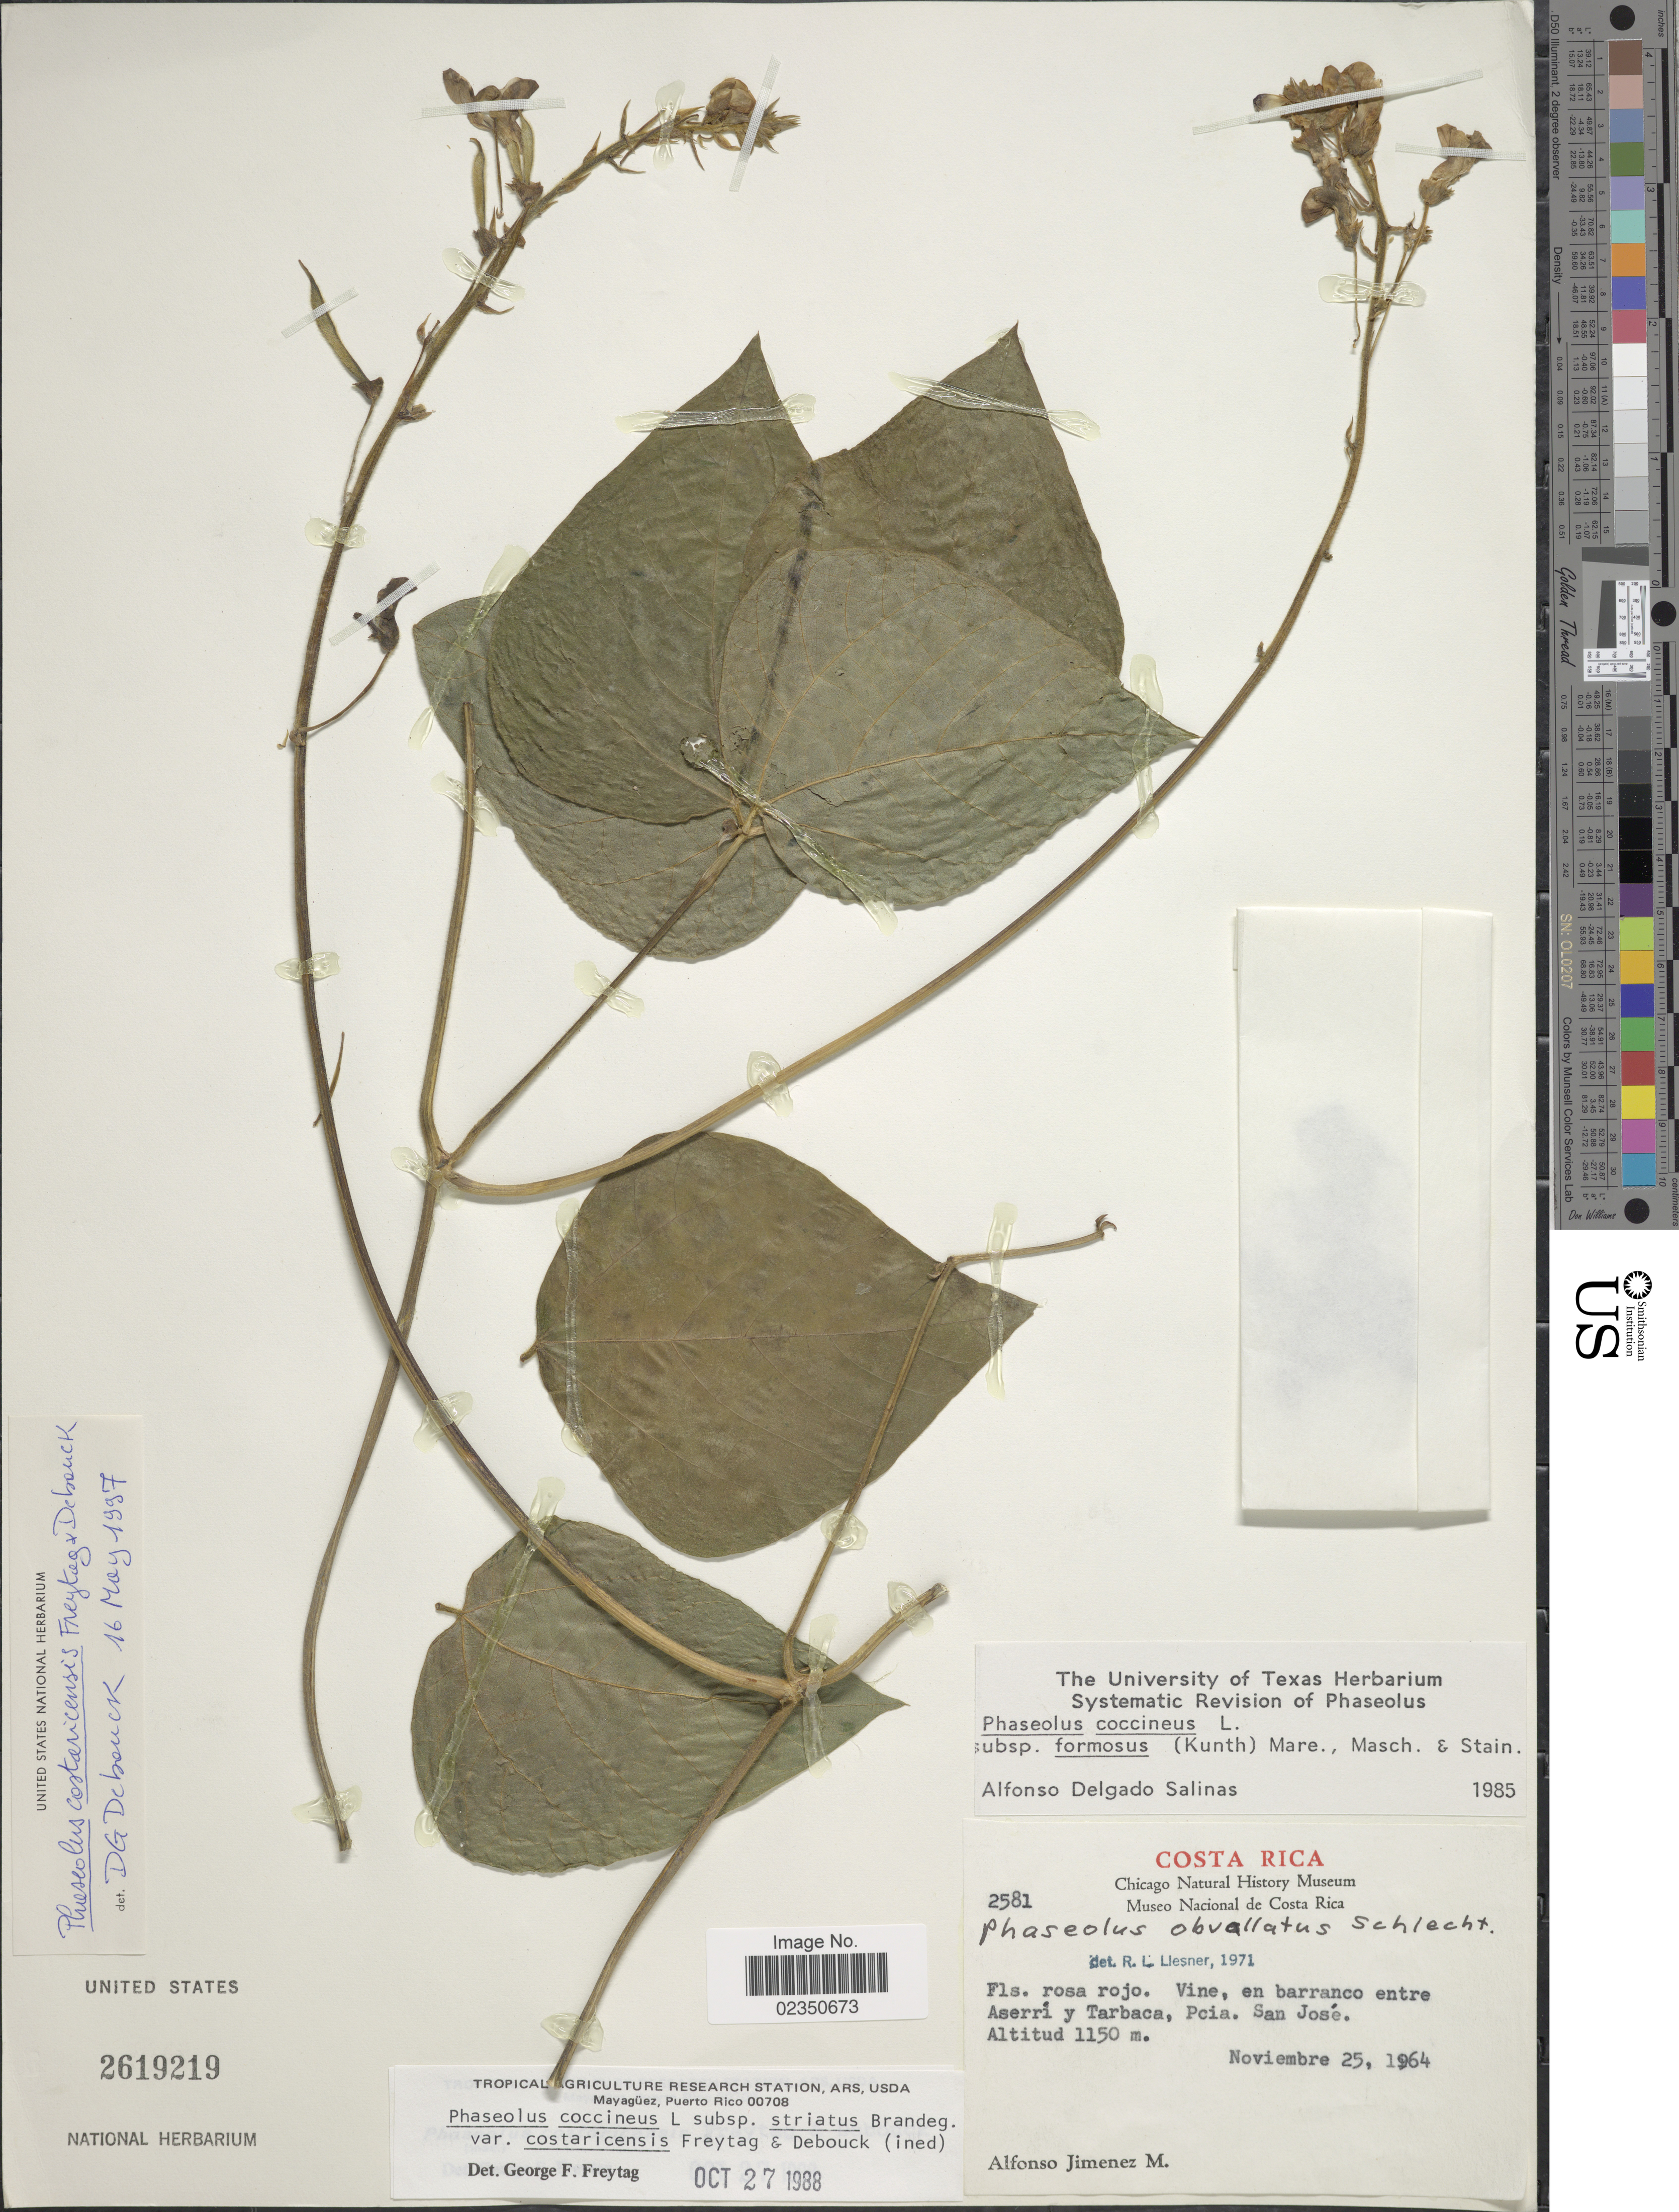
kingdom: Plantae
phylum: Tracheophyta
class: Magnoliopsida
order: Fabales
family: Fabaceae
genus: Phaseolus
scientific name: Phaseolus costaricensis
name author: Freytag & Debouck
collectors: A. Jimenez M.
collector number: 2581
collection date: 1964-11-25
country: Costa Rica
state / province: San José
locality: Vine, en barranco entre Aserri y Tarbaca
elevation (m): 1150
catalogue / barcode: US 2619219